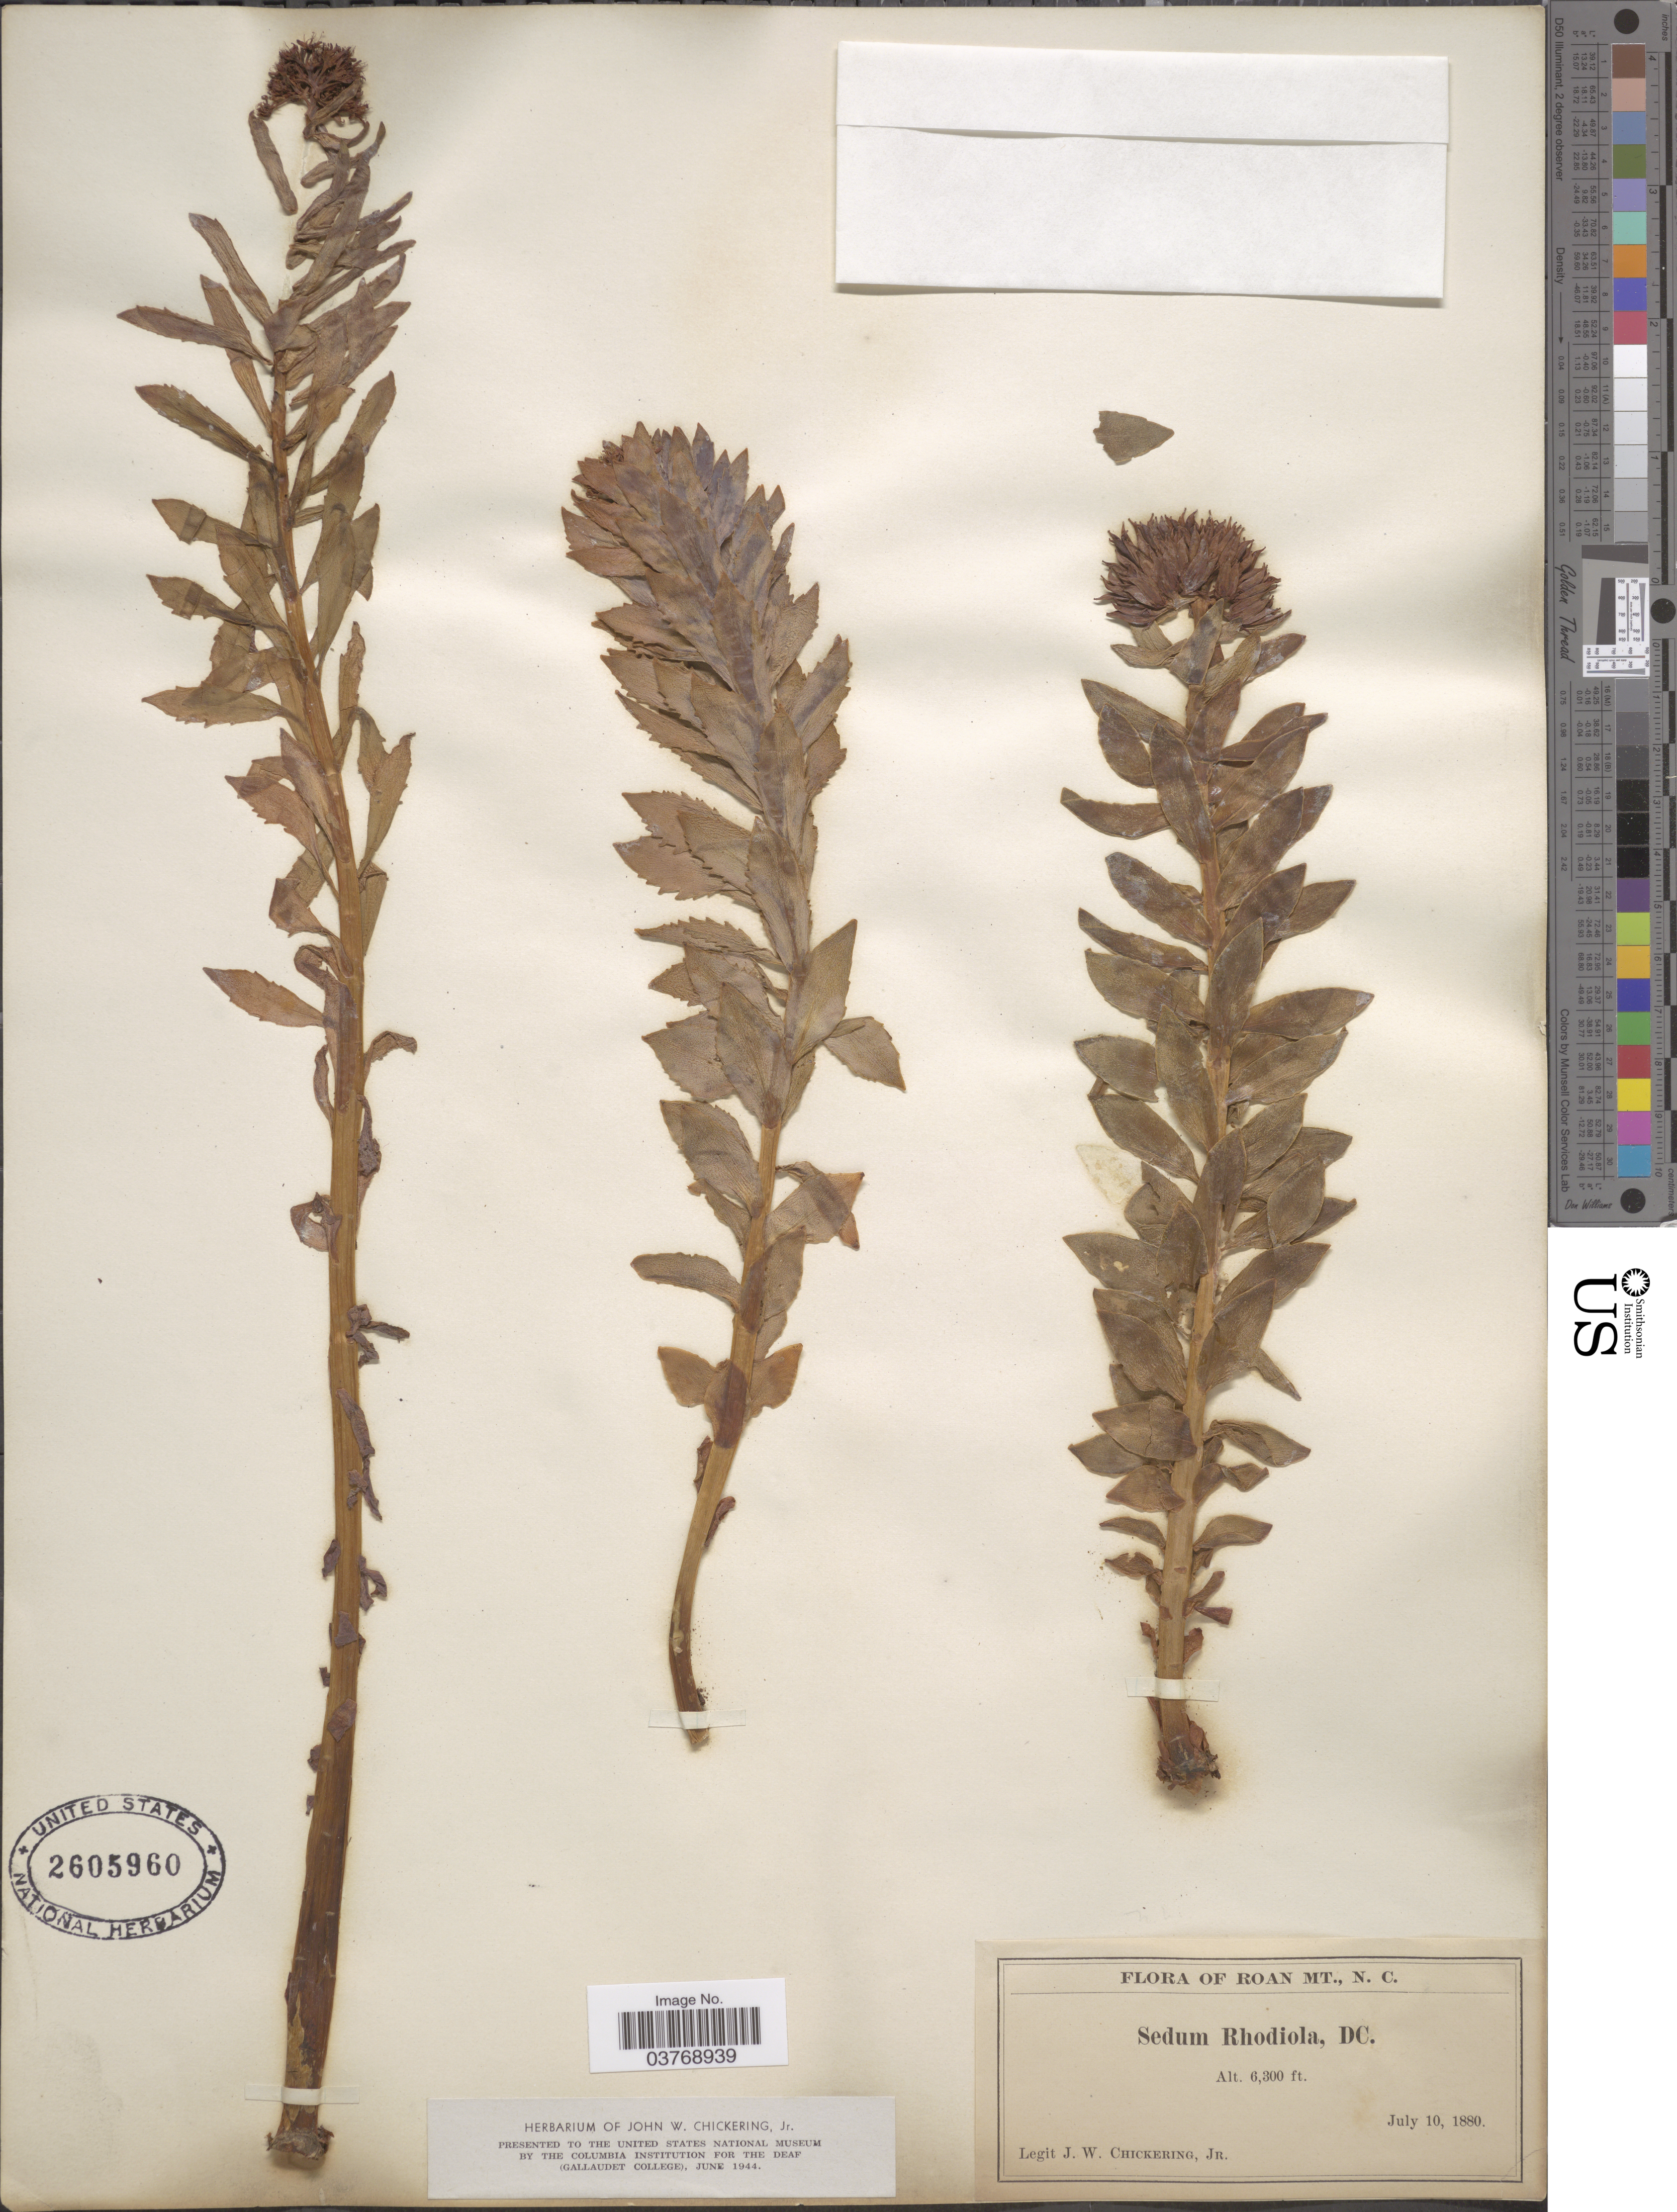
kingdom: Plantae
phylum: Tracheophyta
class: Magnoliopsida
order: Saxifragales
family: Crassulaceae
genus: Rhodiola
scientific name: Rhodiola rosea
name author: L.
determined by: Strong, Mark T., (BOT), Smithsonian Institution - National Museum of Natural History (UNITED STATES)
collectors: J. Chickering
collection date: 1880-07-10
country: United States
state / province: North Carolina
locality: Roan mt.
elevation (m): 1920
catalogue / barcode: US 2605960